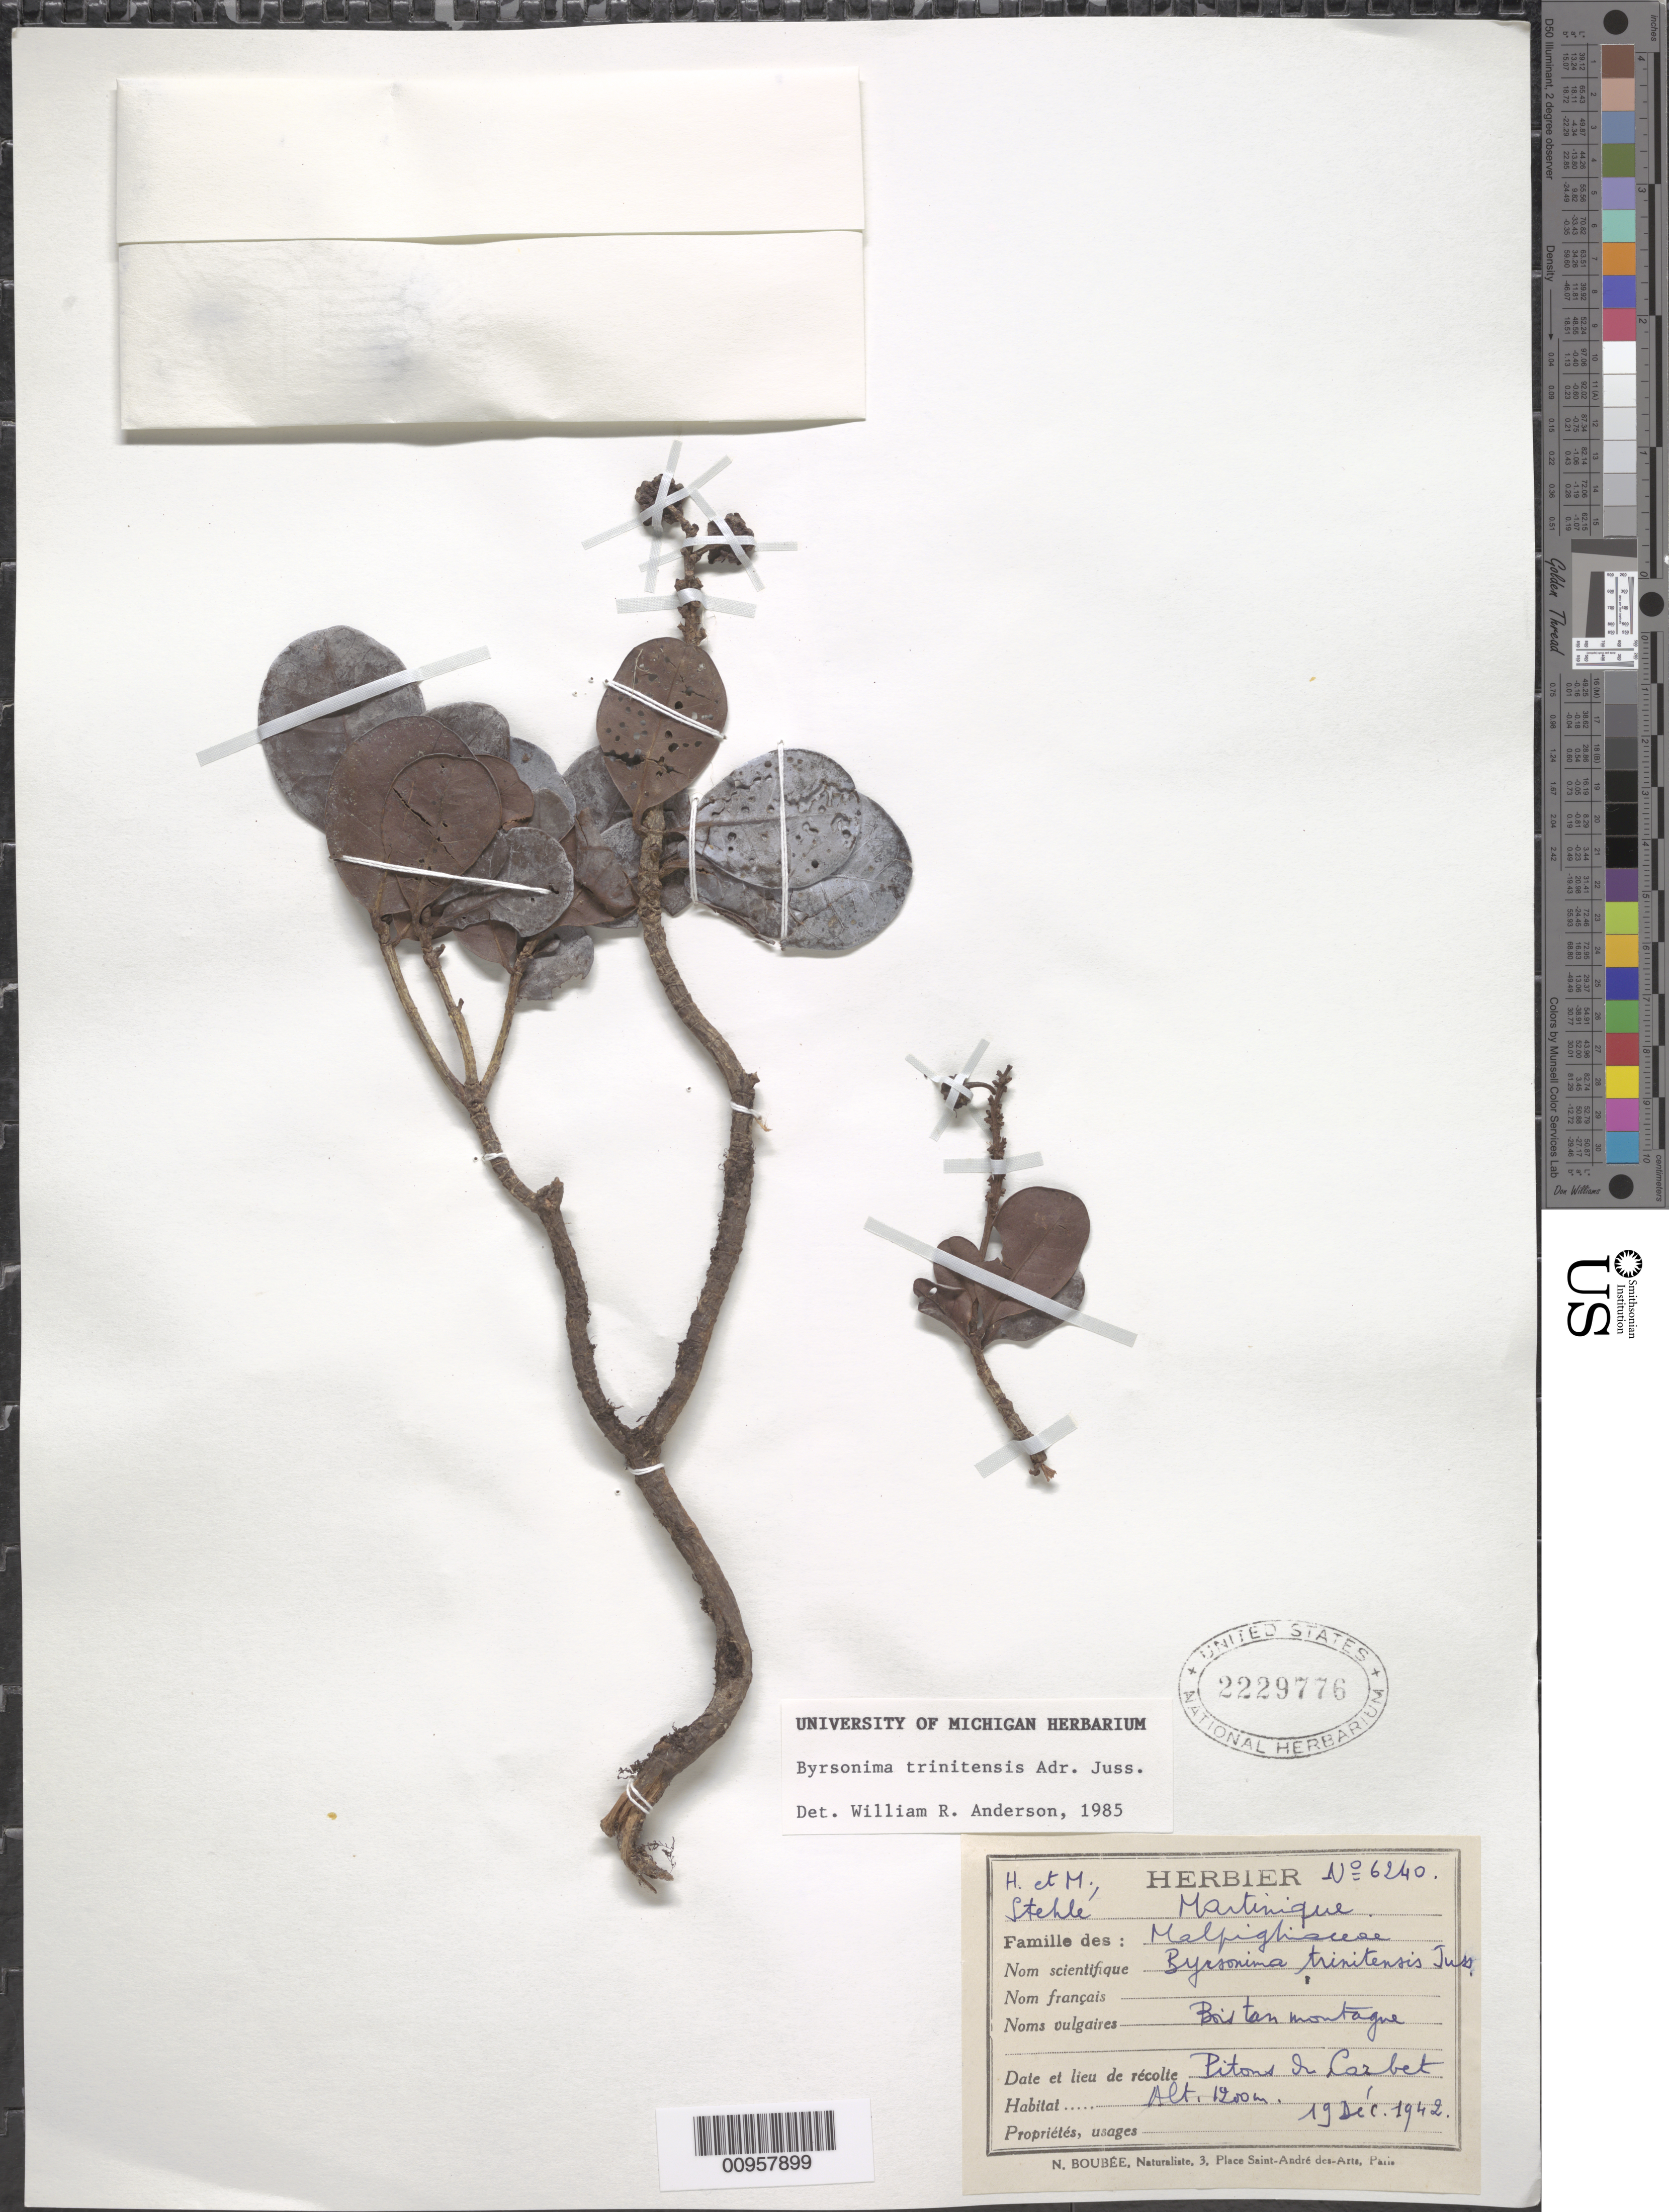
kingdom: Plantae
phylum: Tracheophyta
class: Magnoliopsida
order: Malpighiales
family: Malpighiaceae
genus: Byrsonima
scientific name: Byrsonima trinitensis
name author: A. Juss.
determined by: Anderson, W. R., (MICH), University of Michigan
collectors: H. Stehlé & M. Stehlé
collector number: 6240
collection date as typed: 19 Dec 1942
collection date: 1942-12-19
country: Martinique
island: Martinique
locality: Pitons du Carbet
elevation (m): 1200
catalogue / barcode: US 2229776